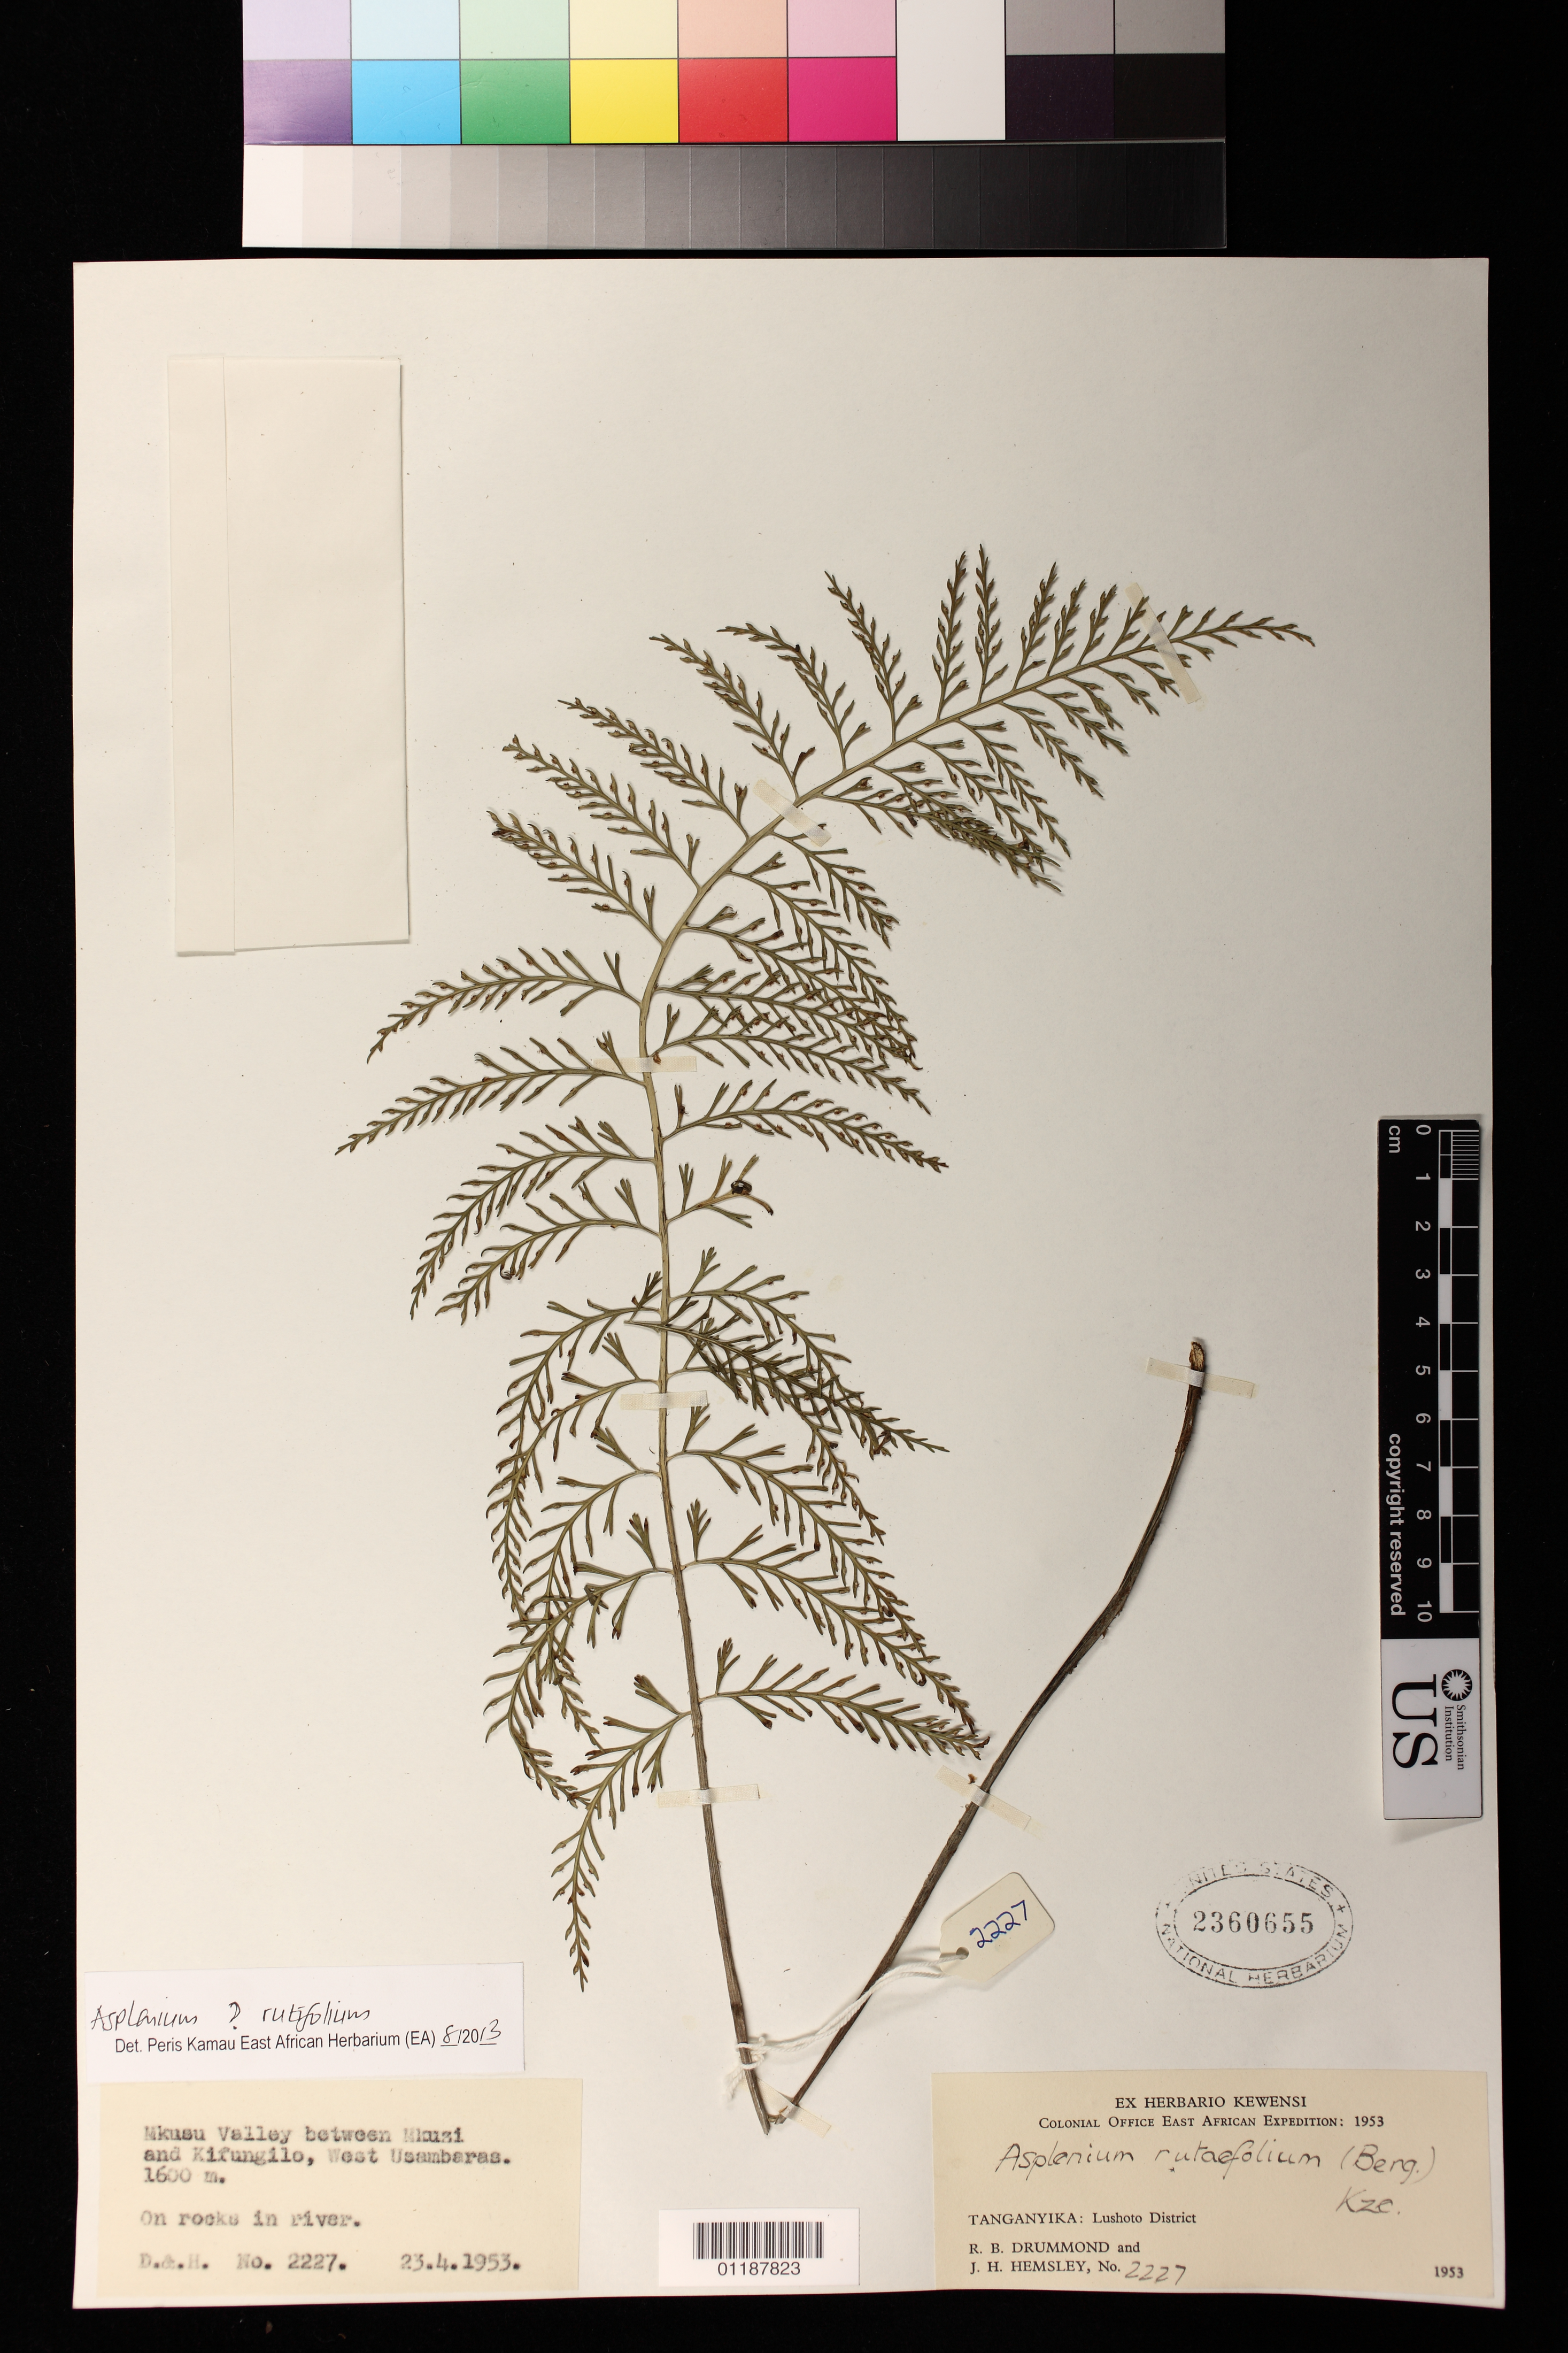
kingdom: Plantae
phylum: Tracheophyta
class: Polypodiopsida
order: Polypodiales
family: Aspleniaceae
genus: Asplenium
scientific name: Asplenium rutifolium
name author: (P.J. Bergius) Kunze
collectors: R. Drummond & J. H. Hemsley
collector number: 2227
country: Tanzania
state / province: Tanga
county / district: Lushoto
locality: Nkusu Valley between Nuzi and Kifungilo, West Usambaras, Tanganyika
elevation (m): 1600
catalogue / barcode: US 2360655